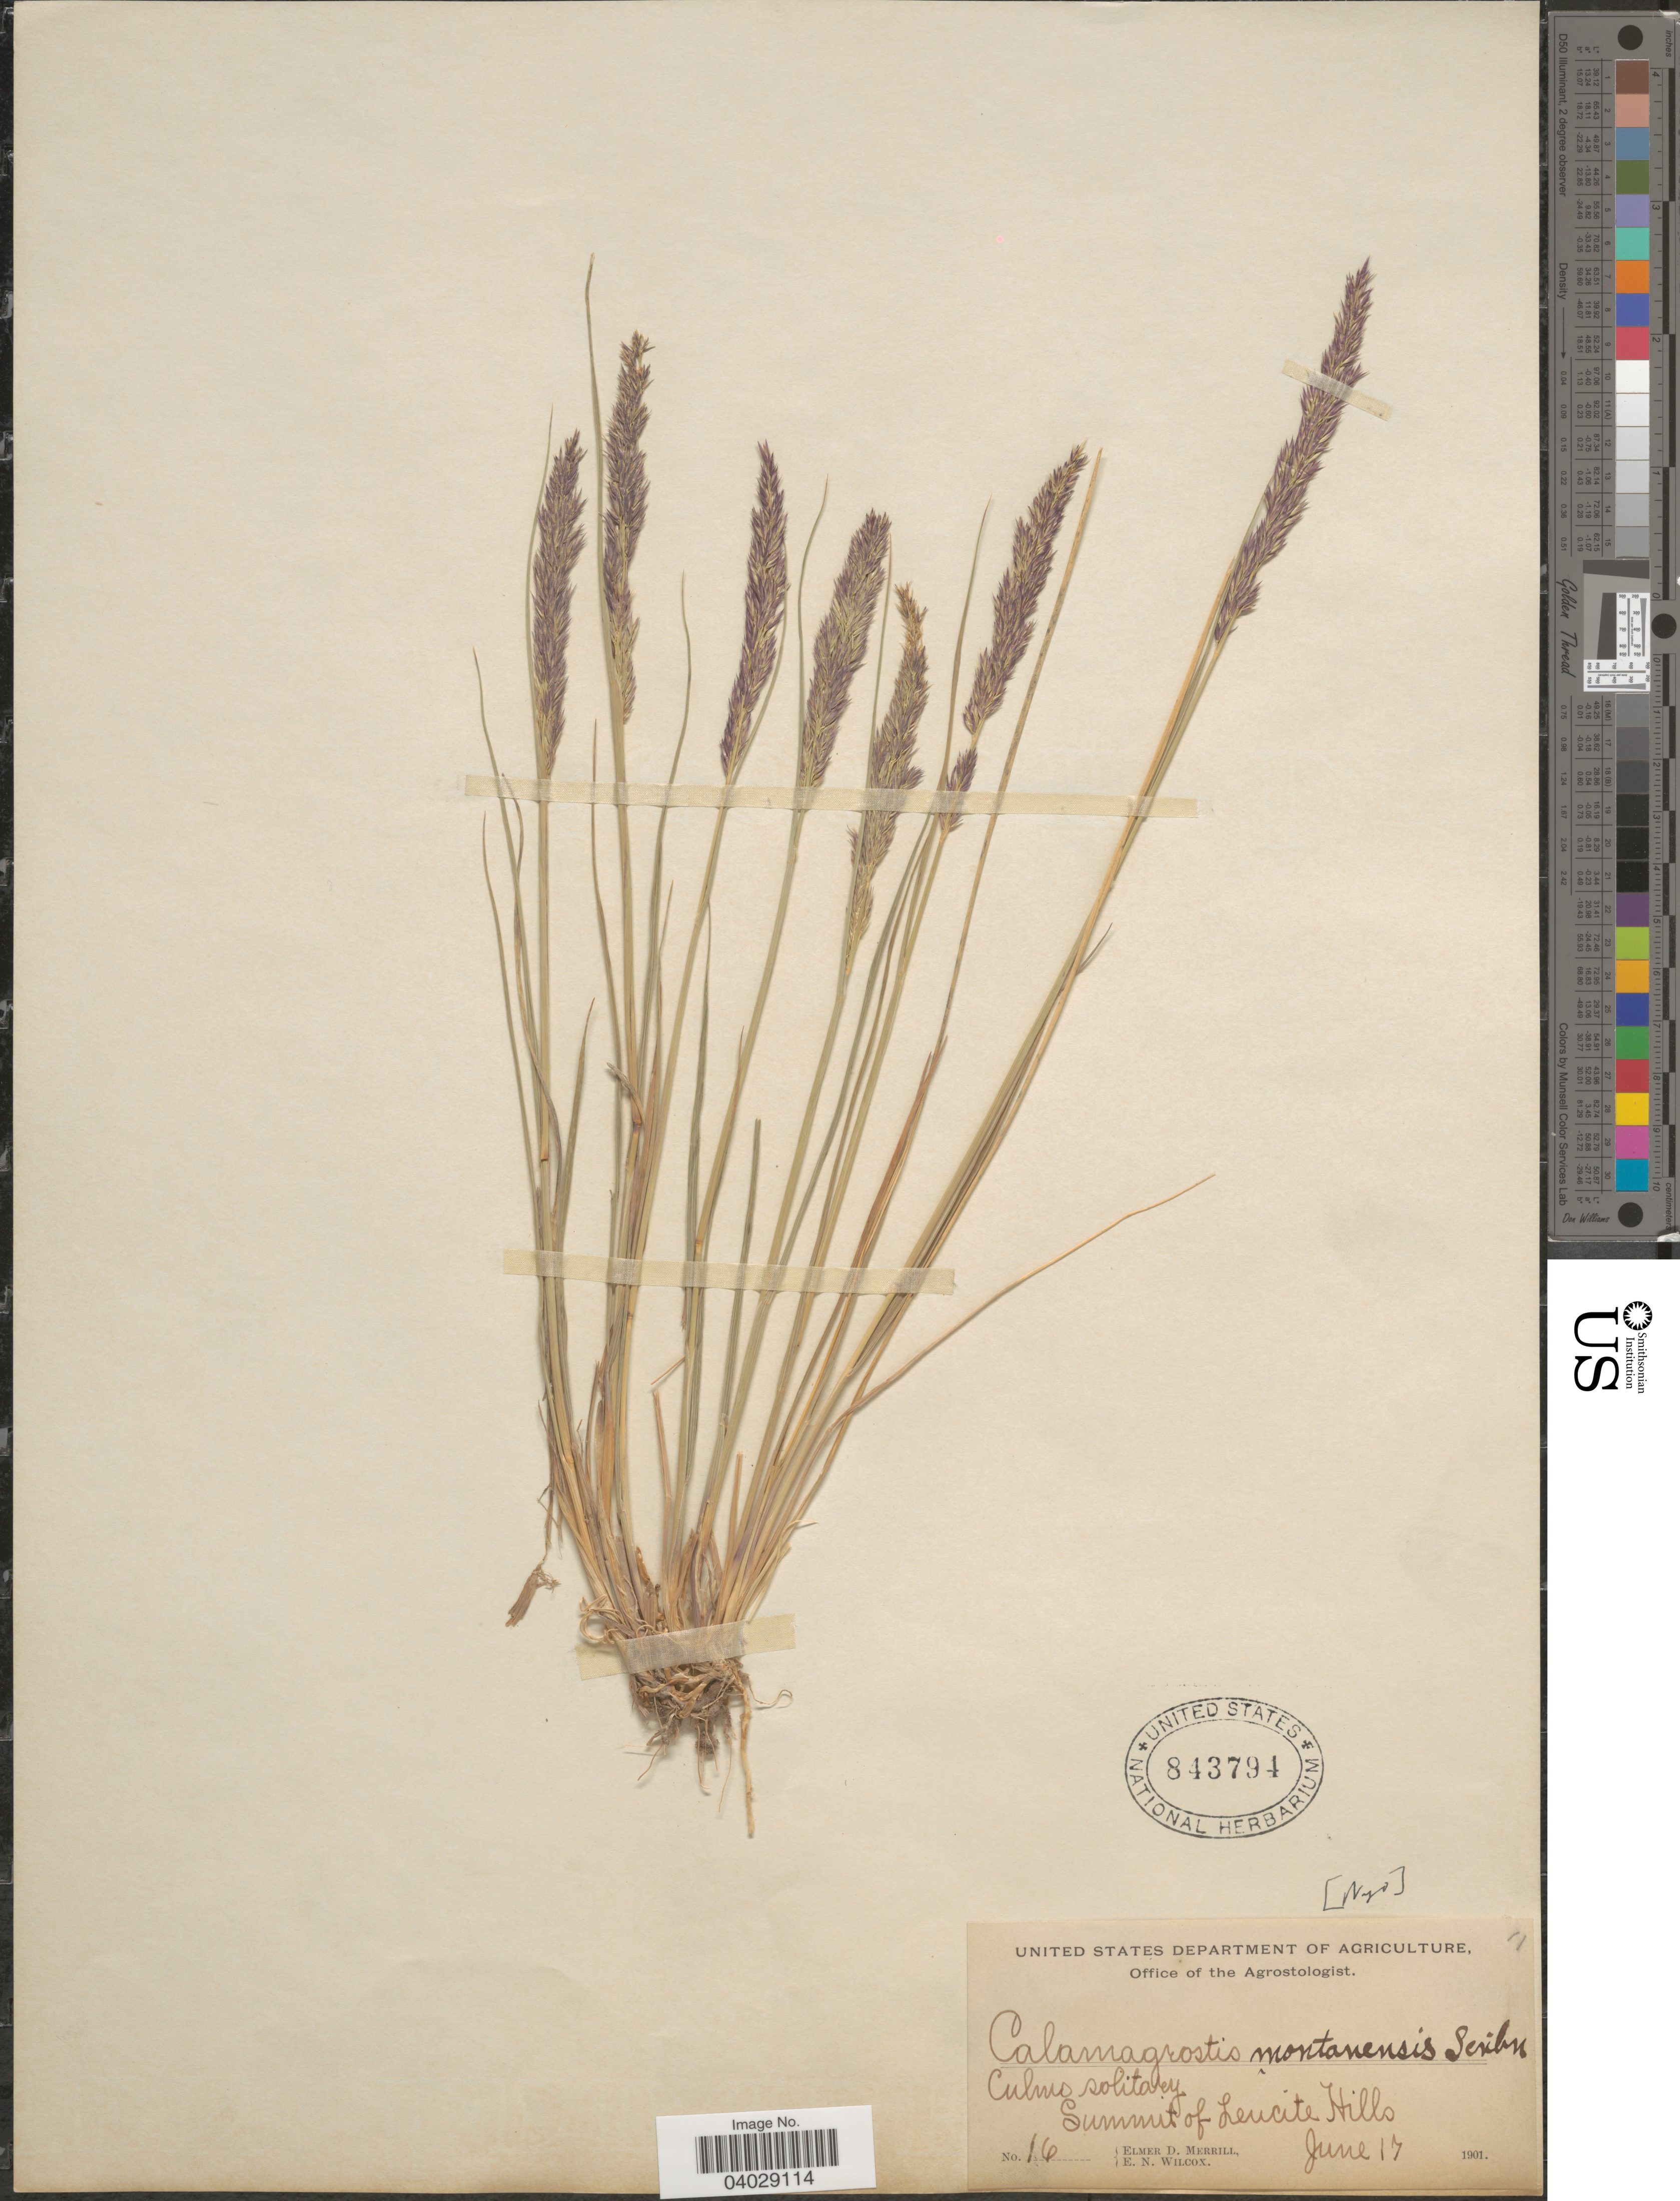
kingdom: Plantae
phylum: Tracheophyta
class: Liliopsida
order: Poales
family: Poaceae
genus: Calamagrostis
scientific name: Calamagrostis montanensis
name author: Scribn. ex Vasey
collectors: E. D. Merrill & E. Wilcox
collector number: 16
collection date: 1901-06-17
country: United States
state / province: Wyoming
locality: Summit of Leucite Hills.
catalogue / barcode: US 843794